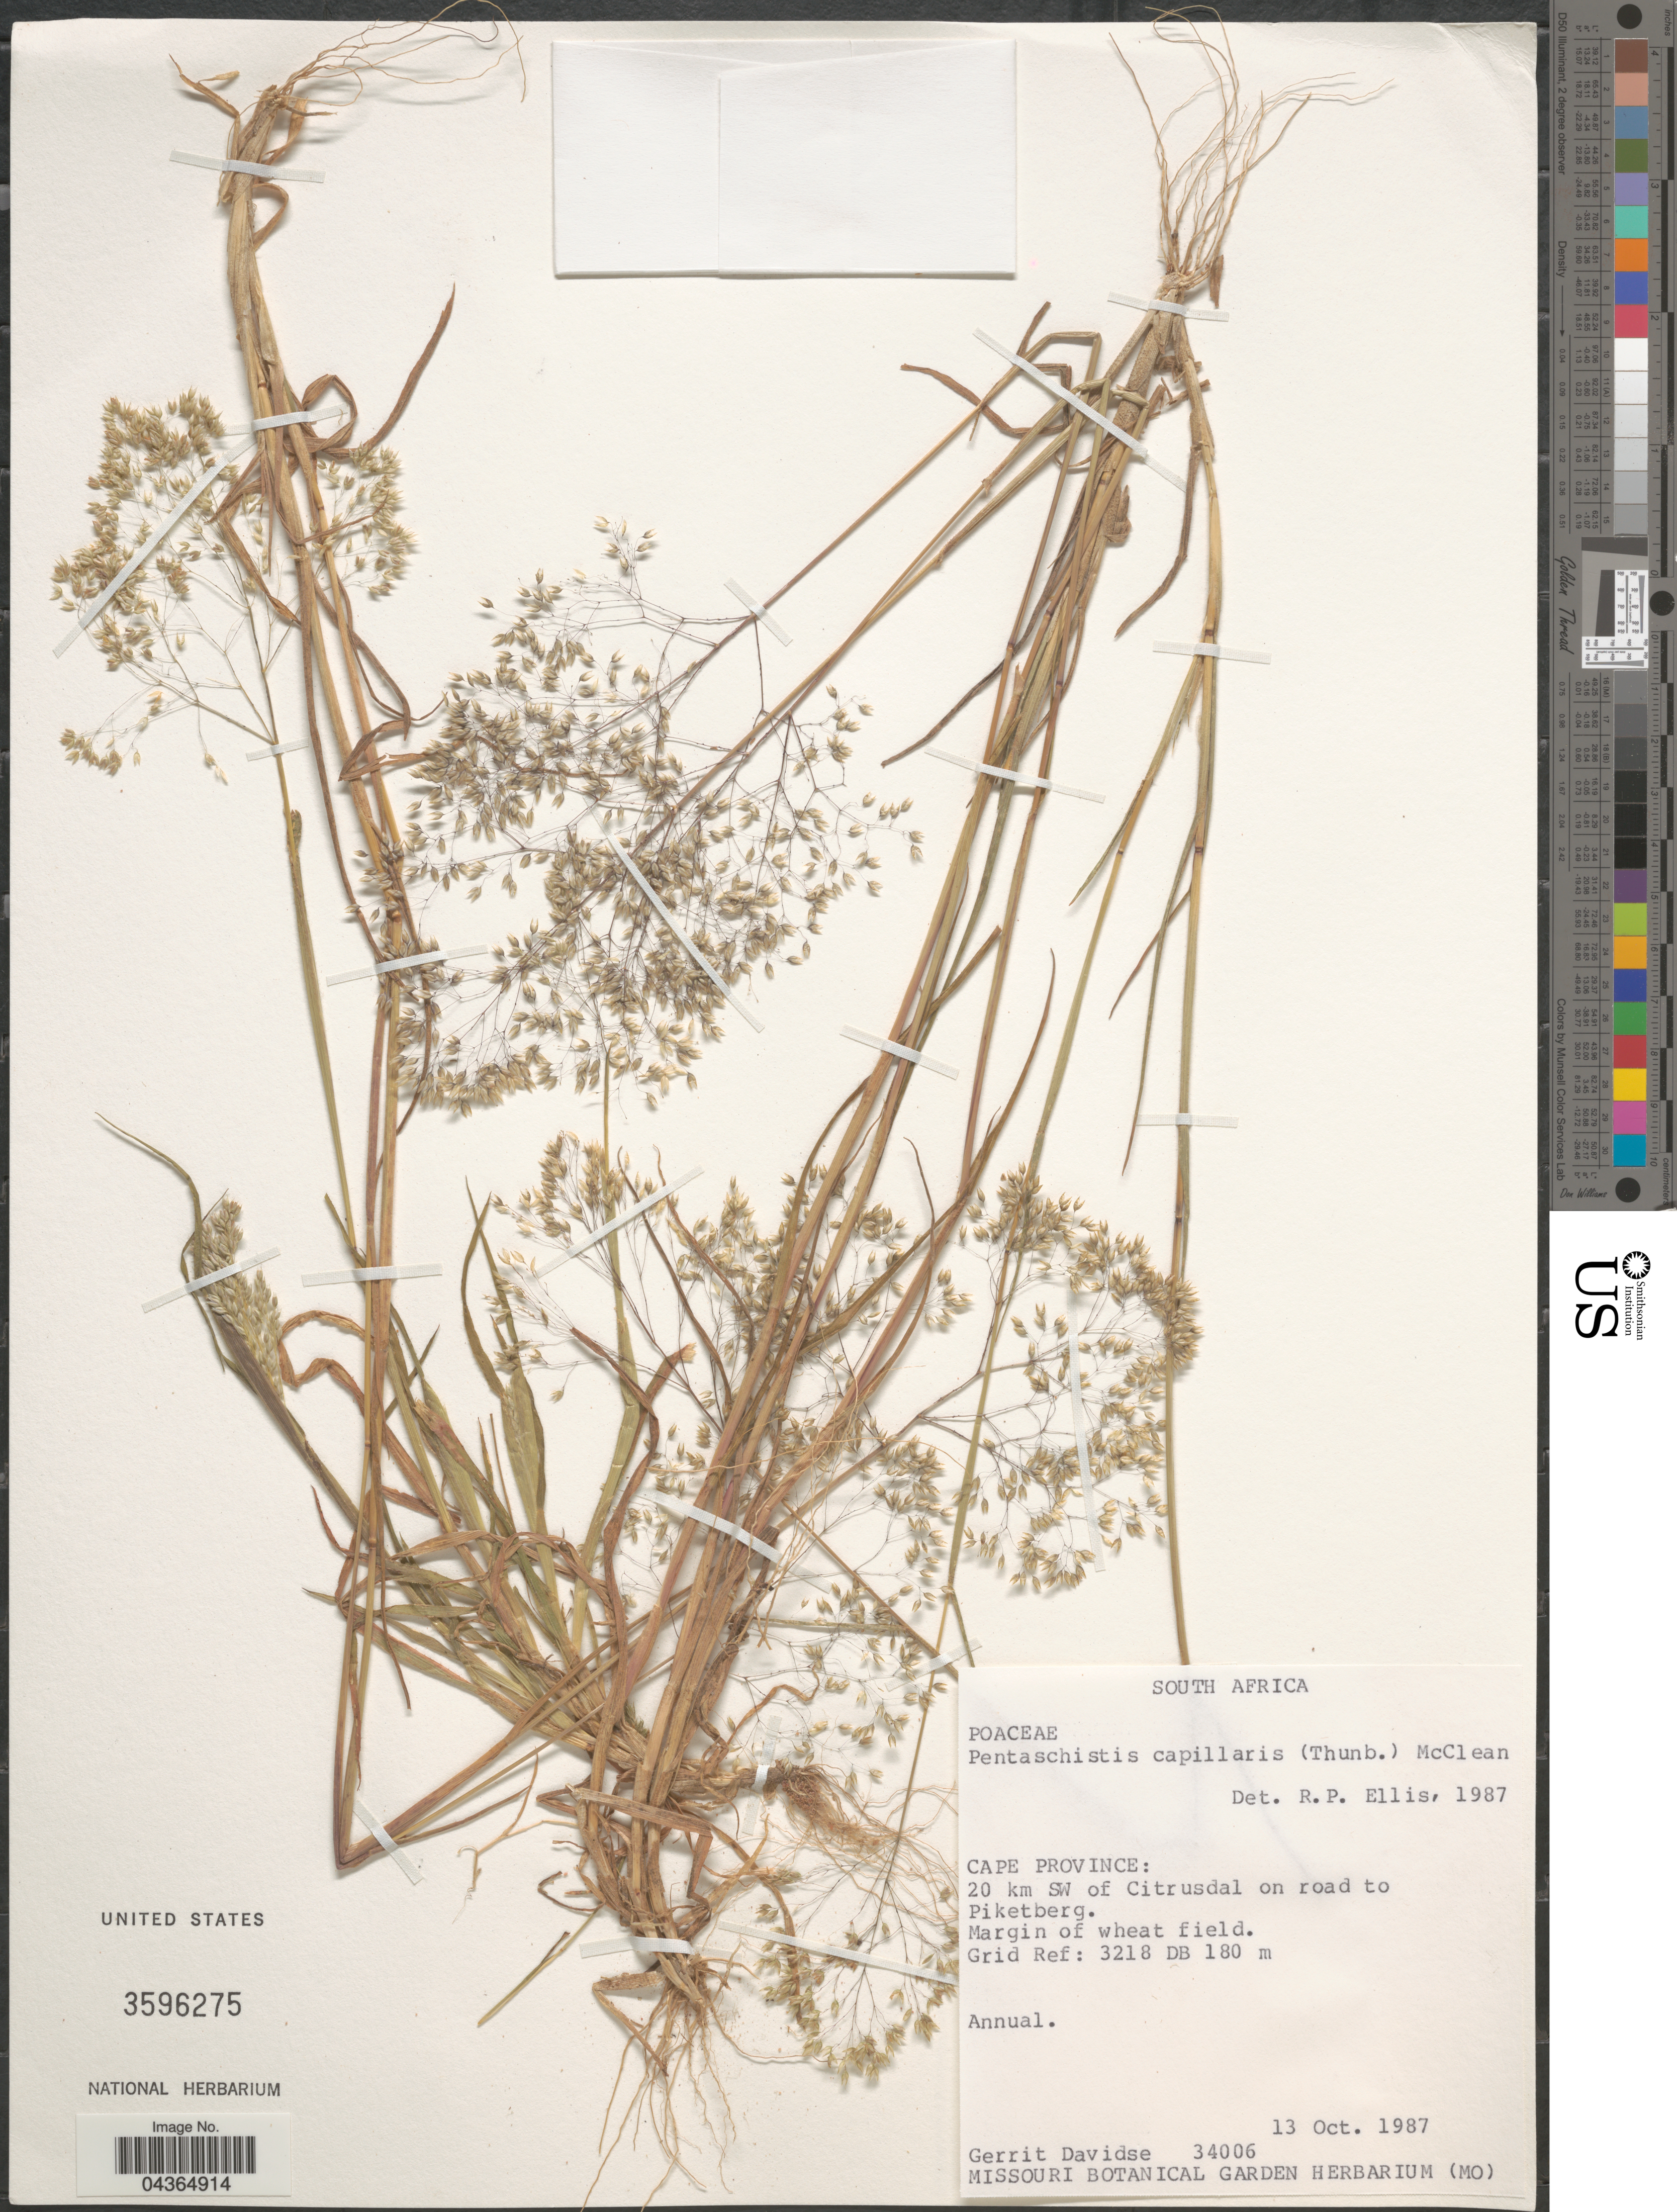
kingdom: Plantae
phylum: Tracheophyta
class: Liliopsida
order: Poales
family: Poaceae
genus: Pentameris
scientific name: Pentameris capillaris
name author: (Thunb.) Galley & H.P. Linder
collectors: G. Davidse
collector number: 34006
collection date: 1987-10-13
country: South Africa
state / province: Western Cape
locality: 20 km SW of Citrusdal on road to Piketberg. Grid Ref: 3218 DB.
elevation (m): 180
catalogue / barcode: US 3596275